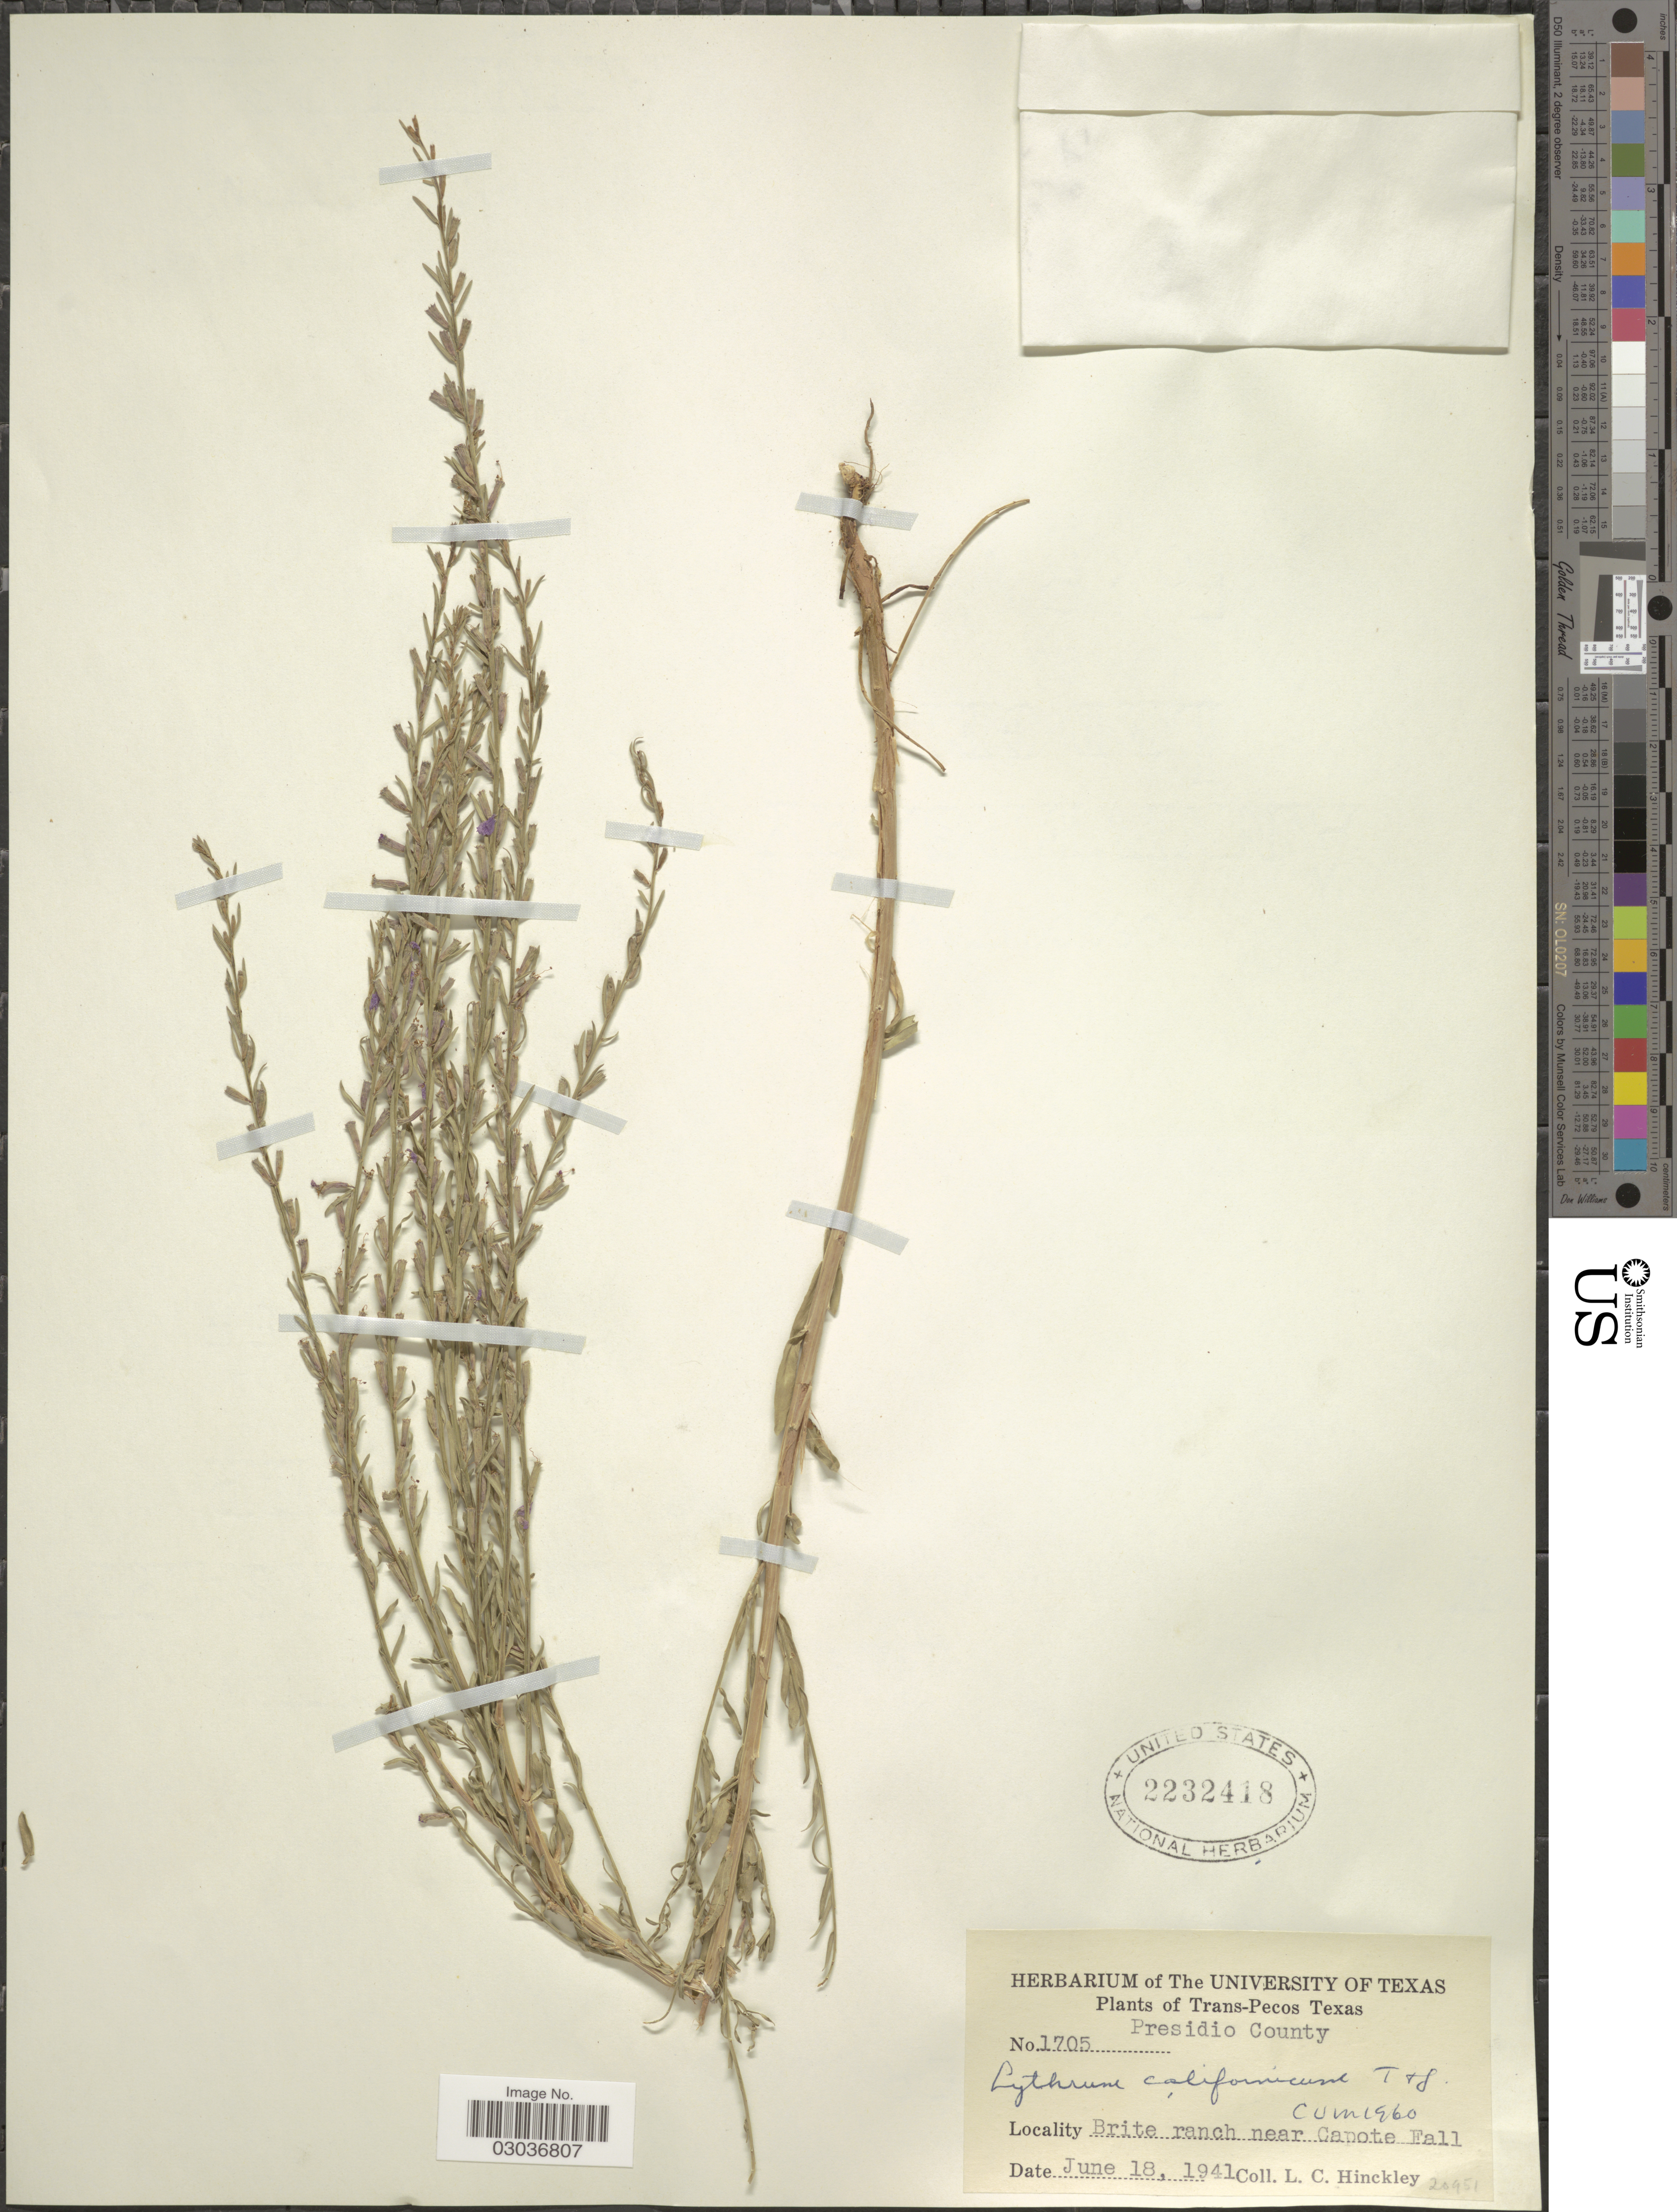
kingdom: Plantae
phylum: Tracheophyta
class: Magnoliopsida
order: Myrtales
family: Lythraceae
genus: Lythrum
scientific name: Lythrum californicum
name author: Torr. & A. Gray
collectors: L. Hinckley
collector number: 1705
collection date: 1941-06-18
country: United States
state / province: Texas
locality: Trans-Pecos Texas. Presidio County. Brite ranch near Capote Fall.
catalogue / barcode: US 2232418